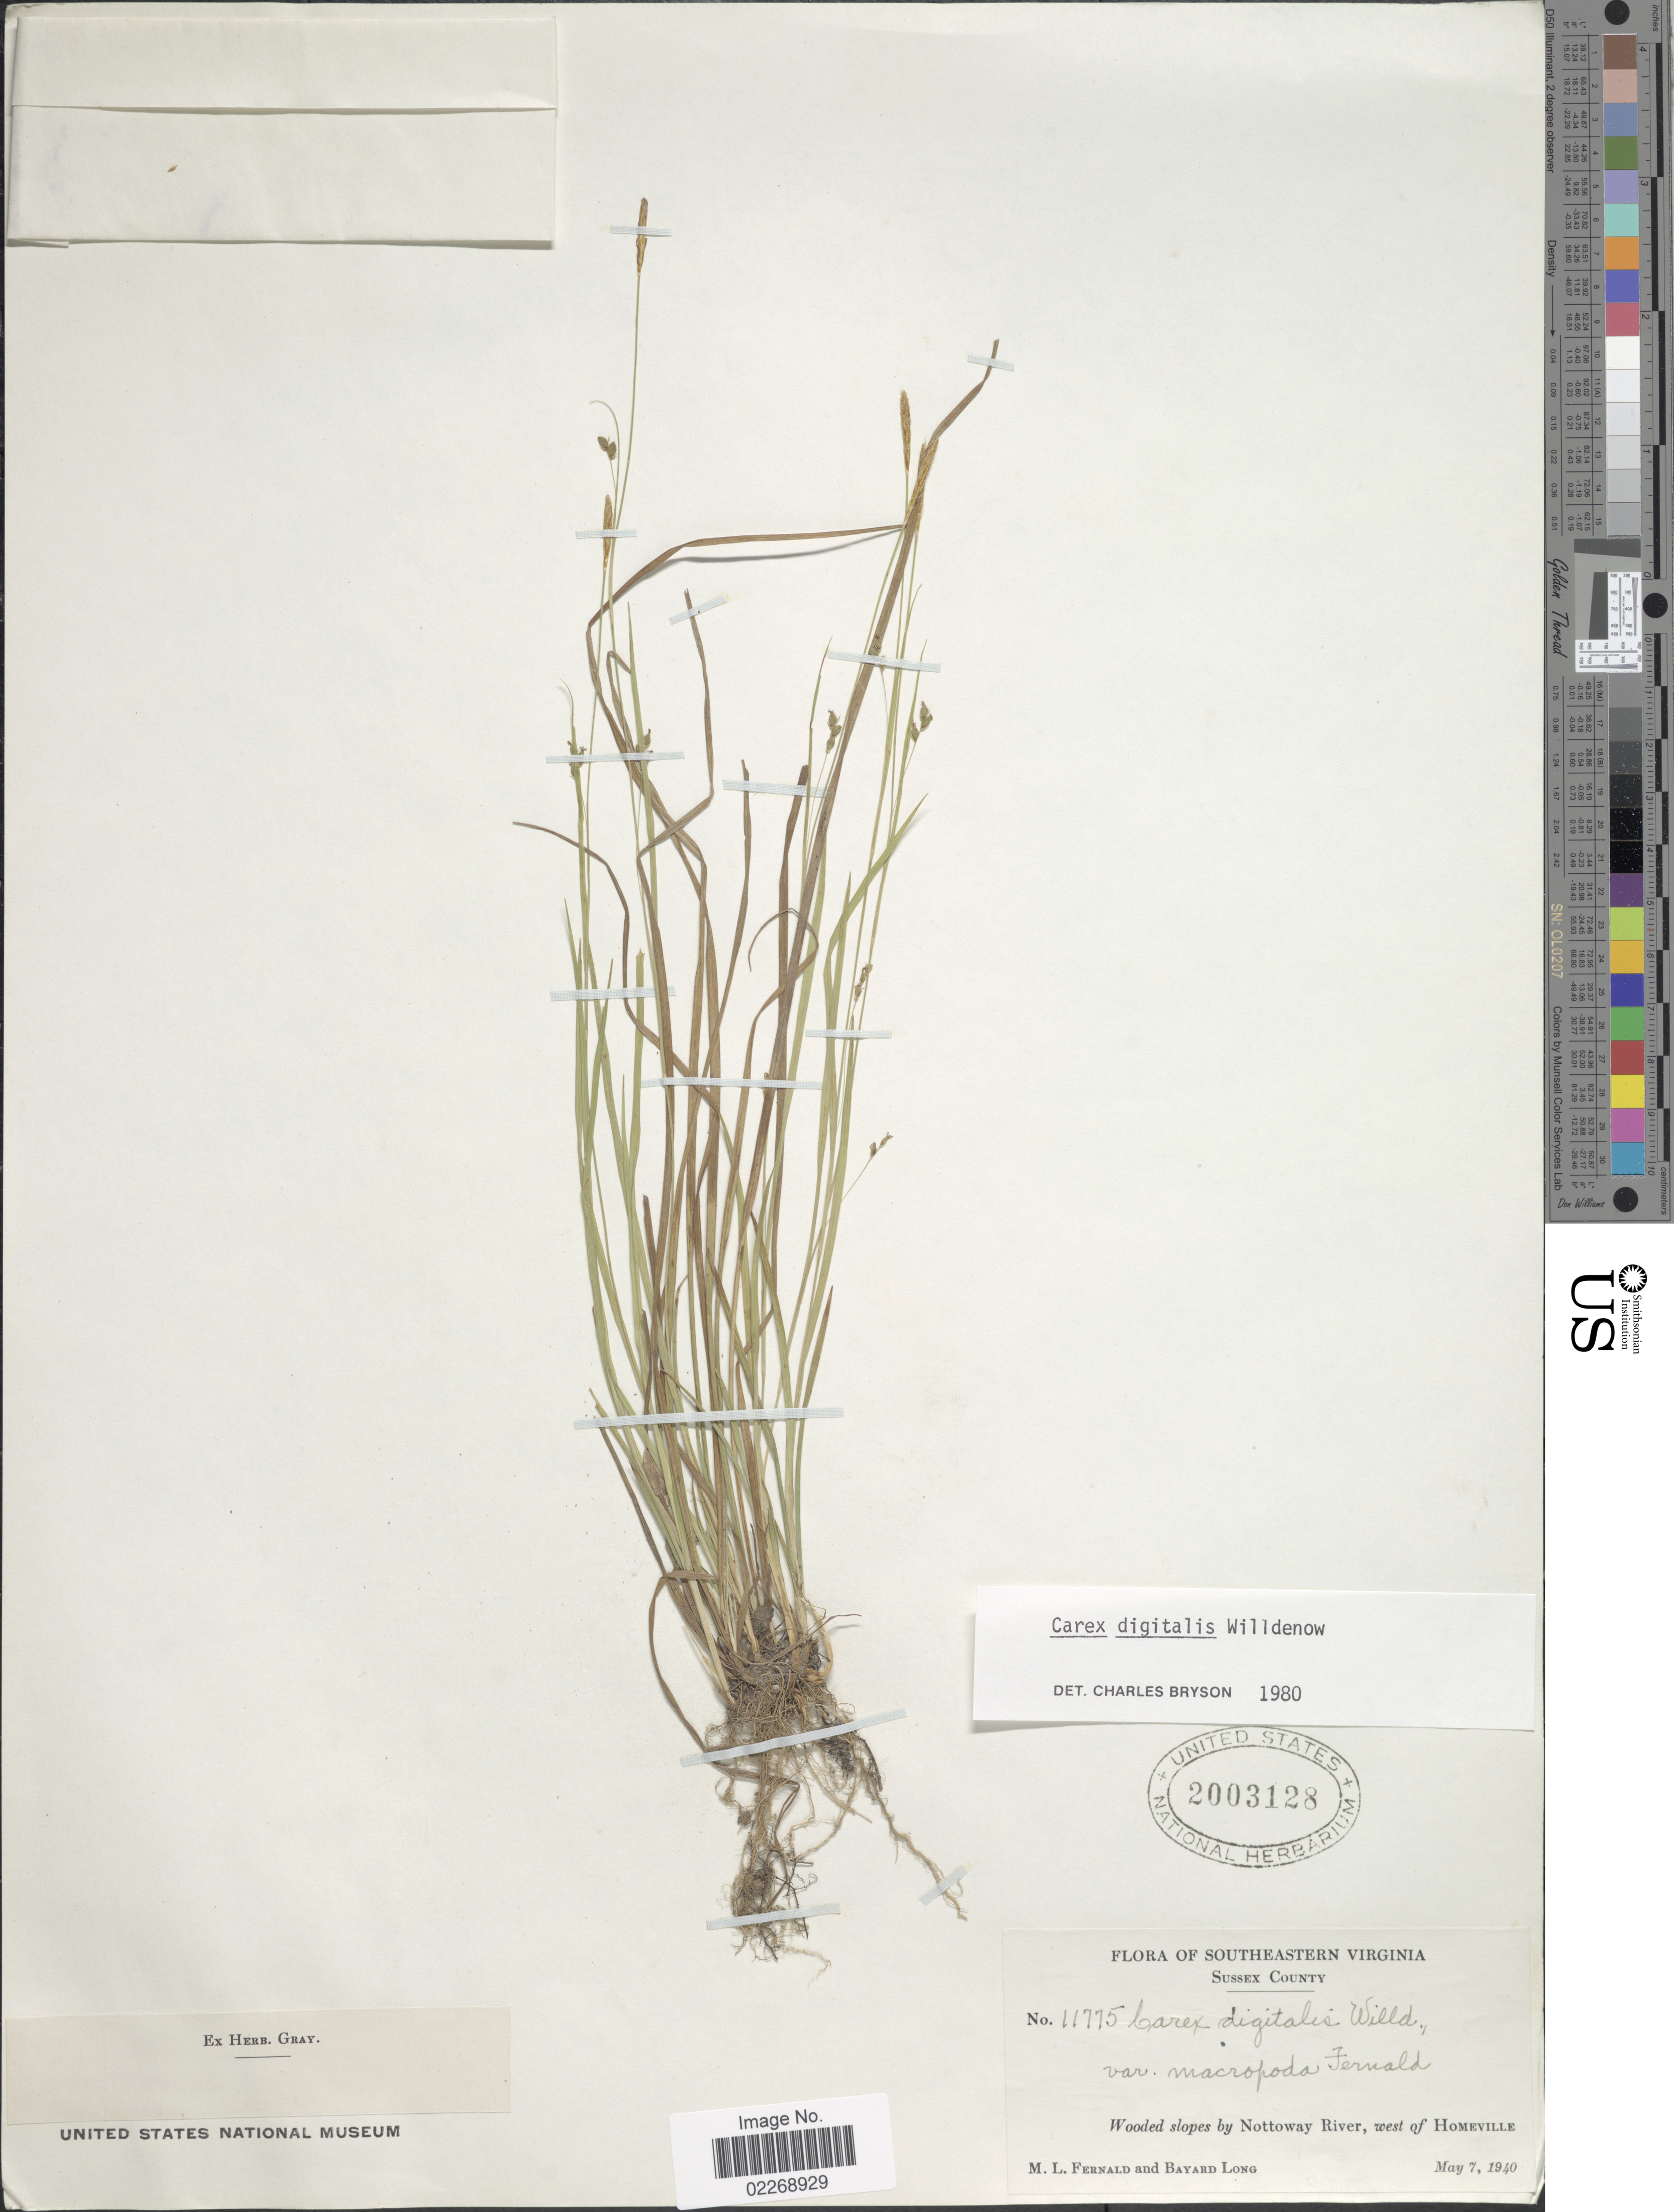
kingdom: Plantae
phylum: Tracheophyta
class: Liliopsida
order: Poales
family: Cyperaceae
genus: Carex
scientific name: Carex digitalis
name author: Willd.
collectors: M. L. Fernald & B. Long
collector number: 11775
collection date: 1940-05-07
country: United States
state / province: Virginia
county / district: Sussex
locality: Southeastern Virginia, Sussex County, Wooded slopes by Nottoway River, west of Homeville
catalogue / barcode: US 2003128